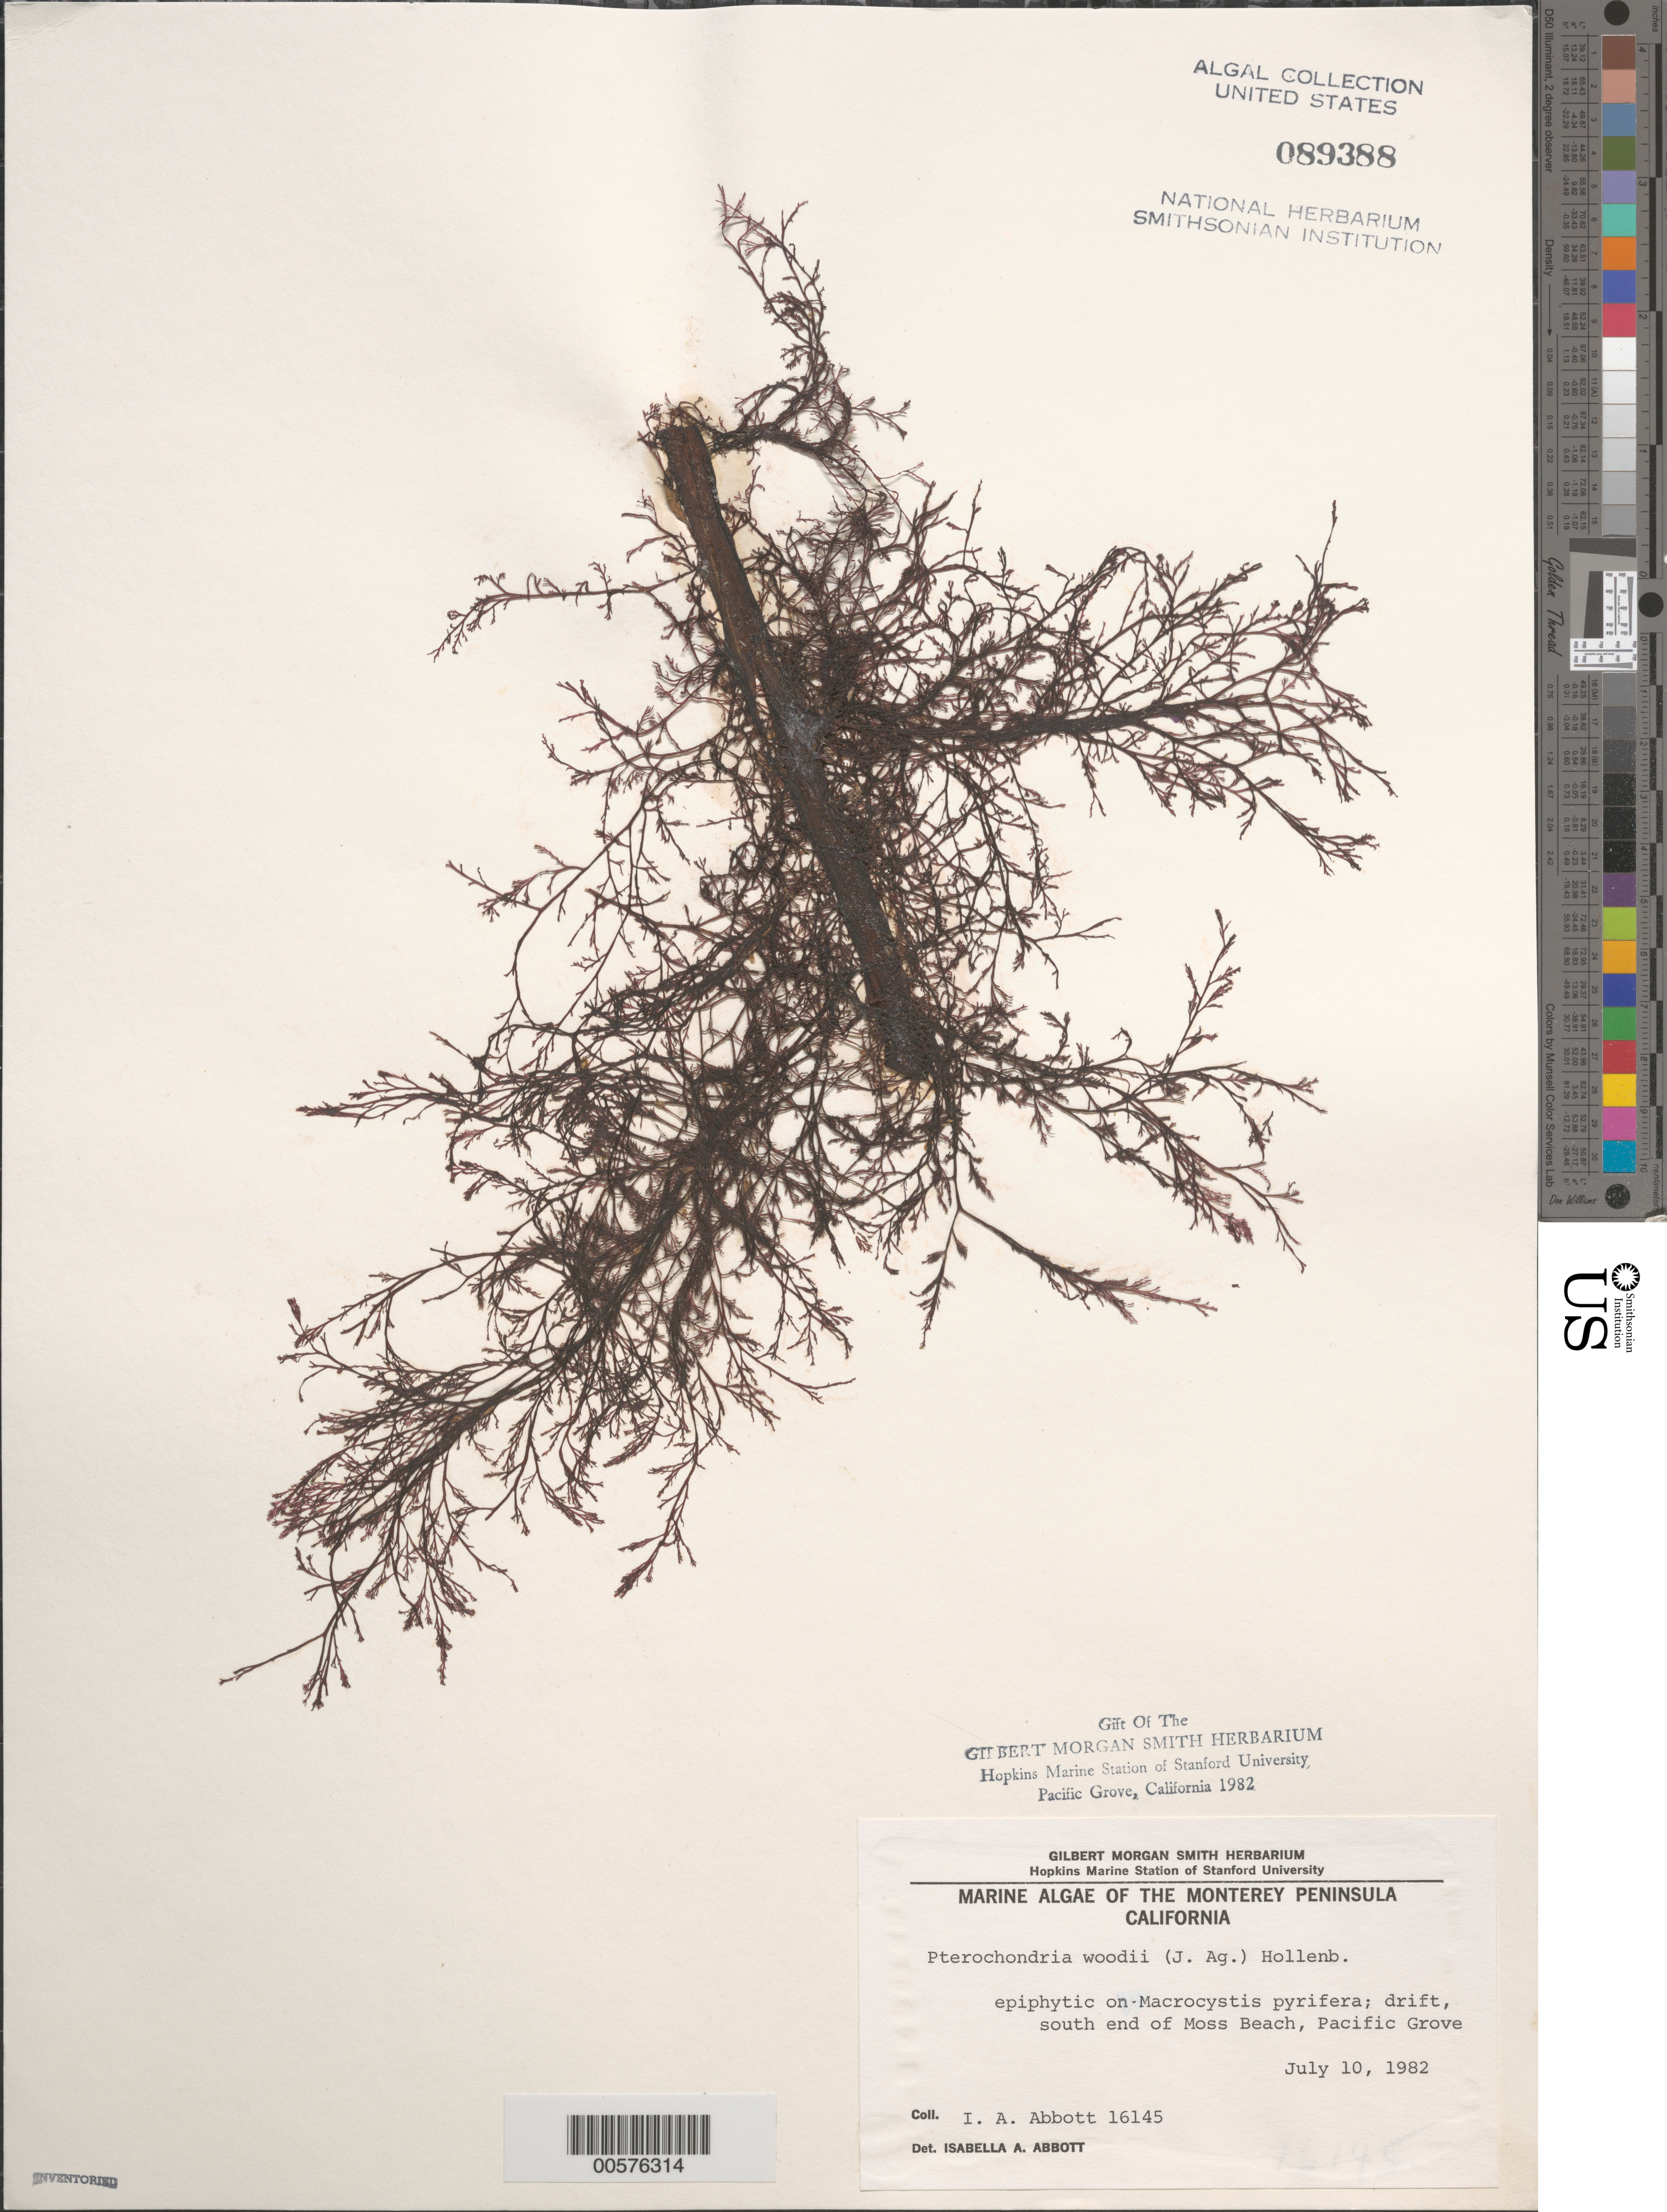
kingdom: Plantae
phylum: Rhodophyta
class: Florideophyceae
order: Ceramiales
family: Rhodomelaceae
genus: Pterochondria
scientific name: Pterochondria woodii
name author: (Harv.) Hollenb.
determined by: Abbott, Isabella A.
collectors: I. A. Abbott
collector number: IAA 16145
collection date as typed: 10 Jul 1982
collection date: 1982-07-10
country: United States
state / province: California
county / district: Monterey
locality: Moss Beach, Pacific Grove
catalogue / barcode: US 89388